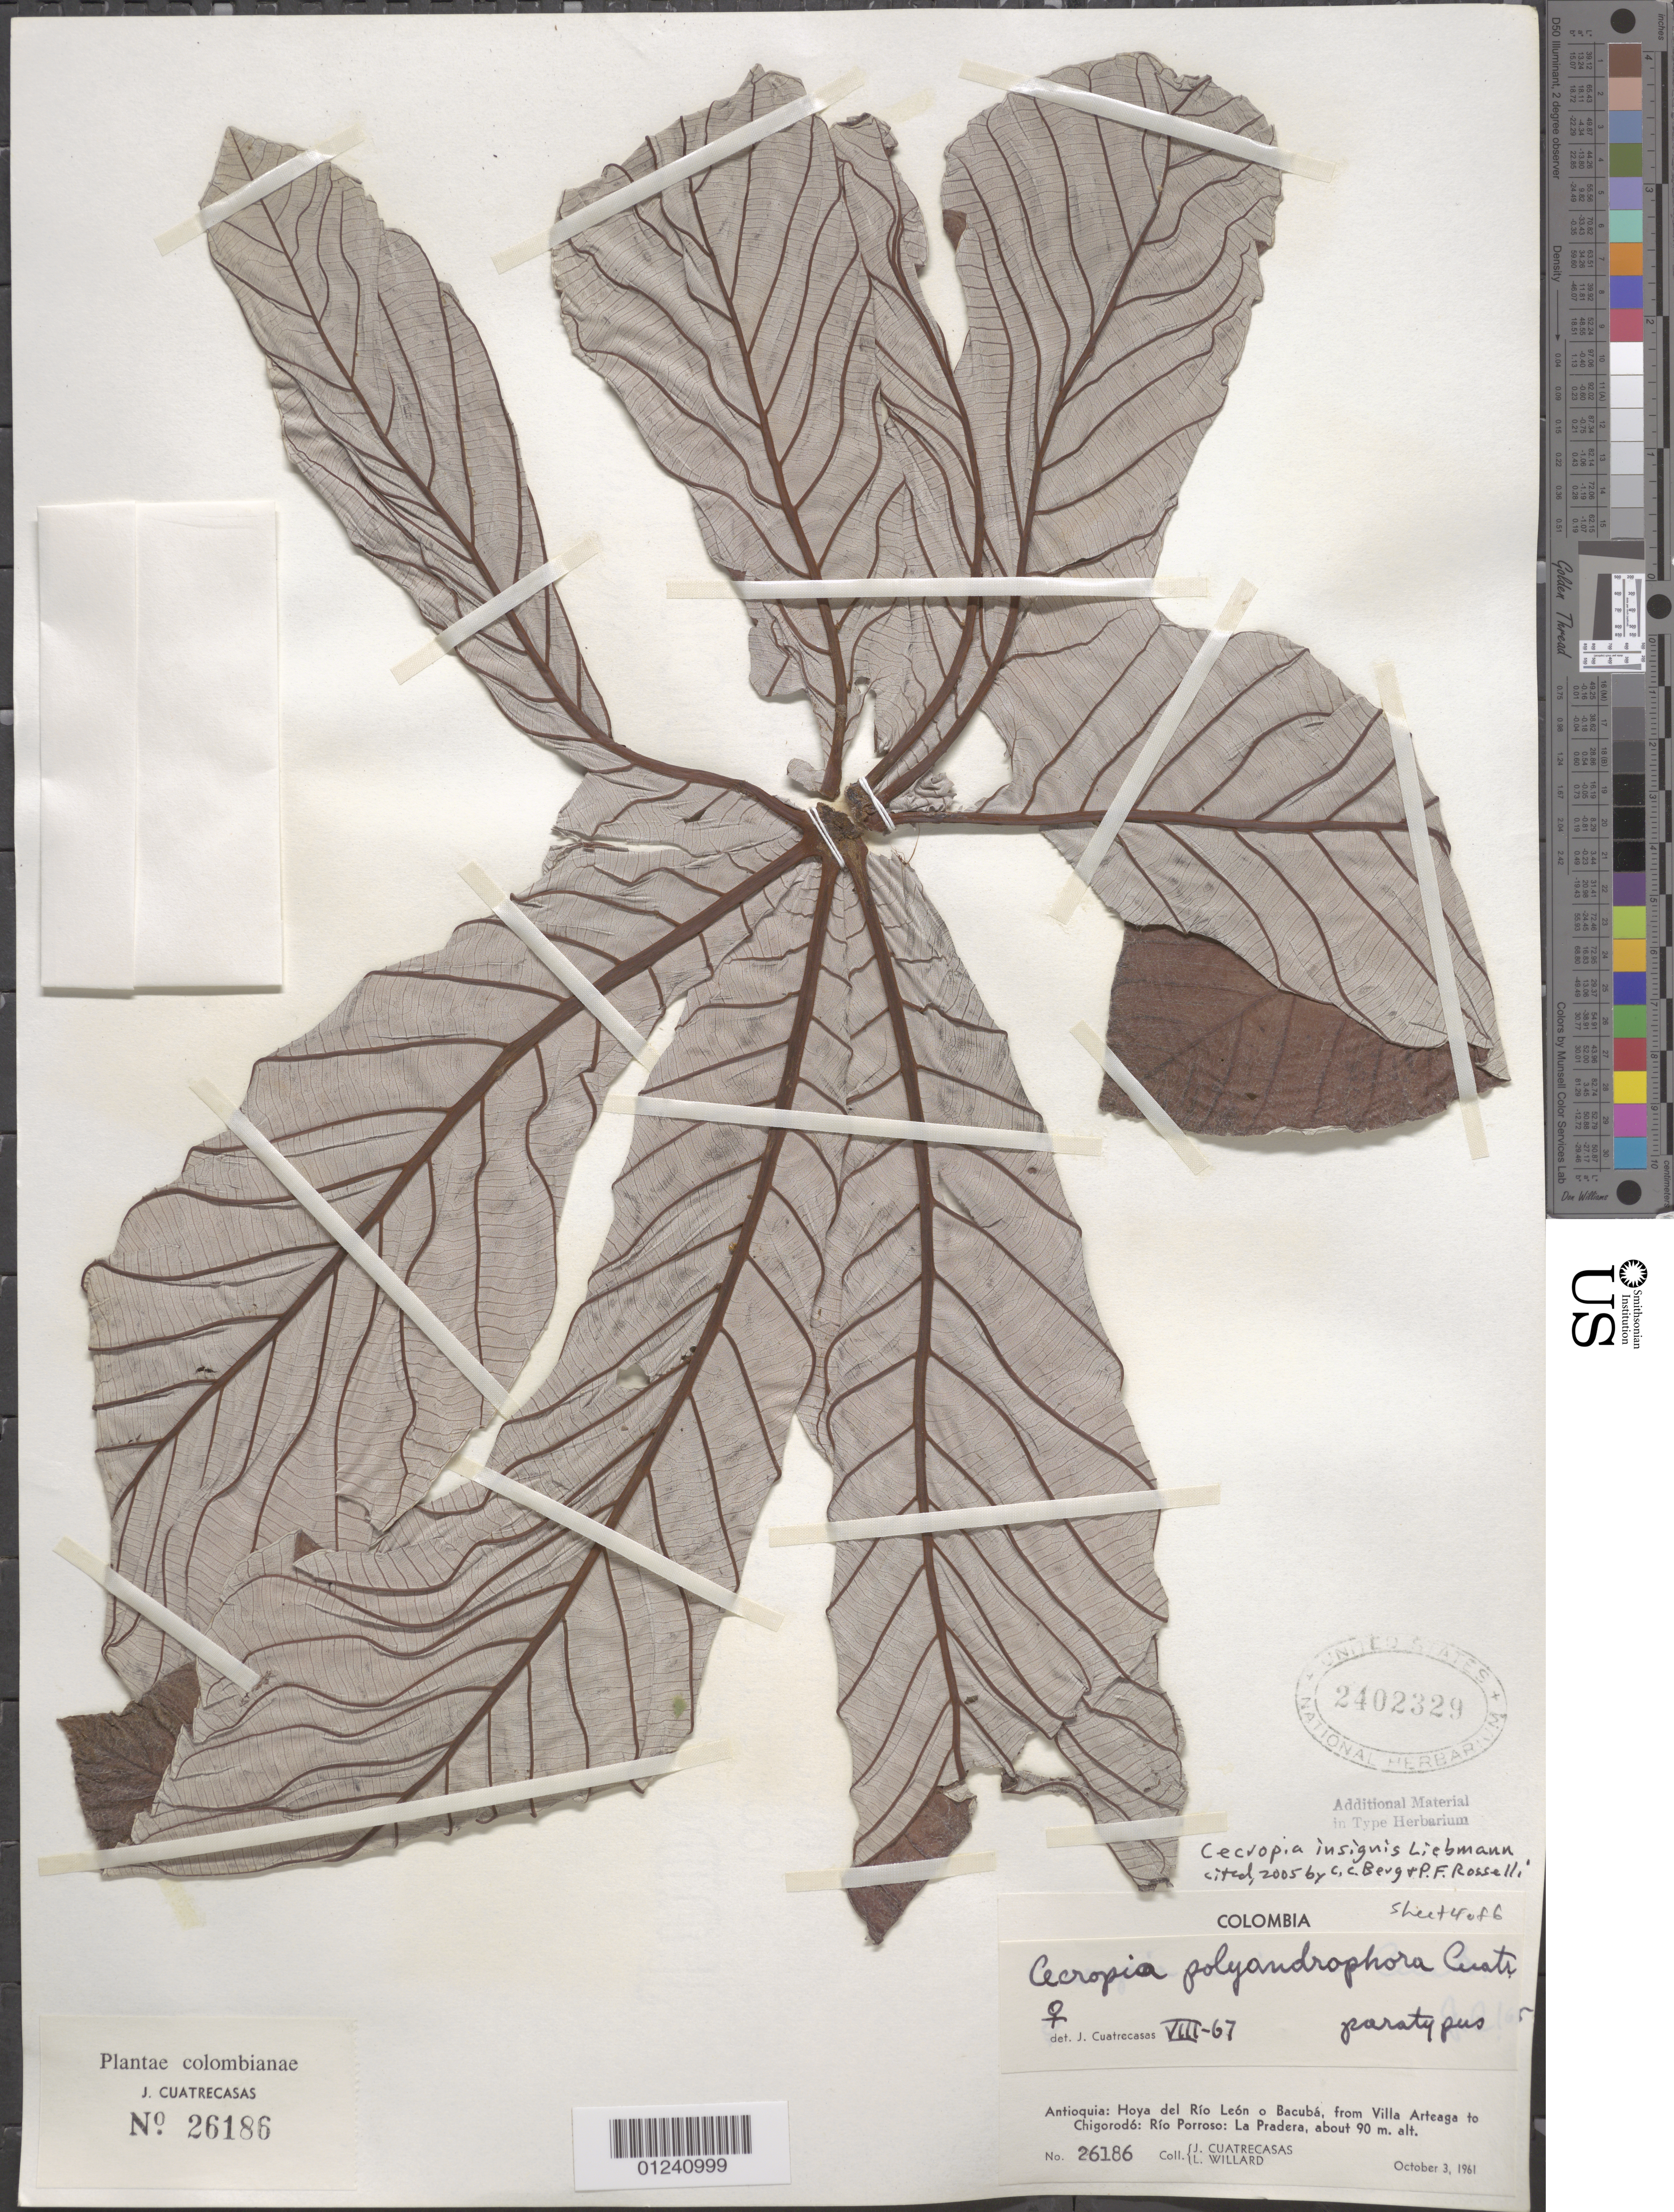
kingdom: Plantae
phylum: Tracheophyta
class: Magnoliopsida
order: Rosales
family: Urticaceae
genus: Cecropia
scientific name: Cecropia insignis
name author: Liebm.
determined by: Cuatrecasas, J.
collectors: J. Cuatrecasas & L. Willard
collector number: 26186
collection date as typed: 03 Oct 1961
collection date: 1961-10-03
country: Colombia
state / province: Antioquia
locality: Hoya del Río León o Bacubá, from Villa Arteaga to Chigordó: Río Porroso: La Pradera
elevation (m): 90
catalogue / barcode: US 2402329